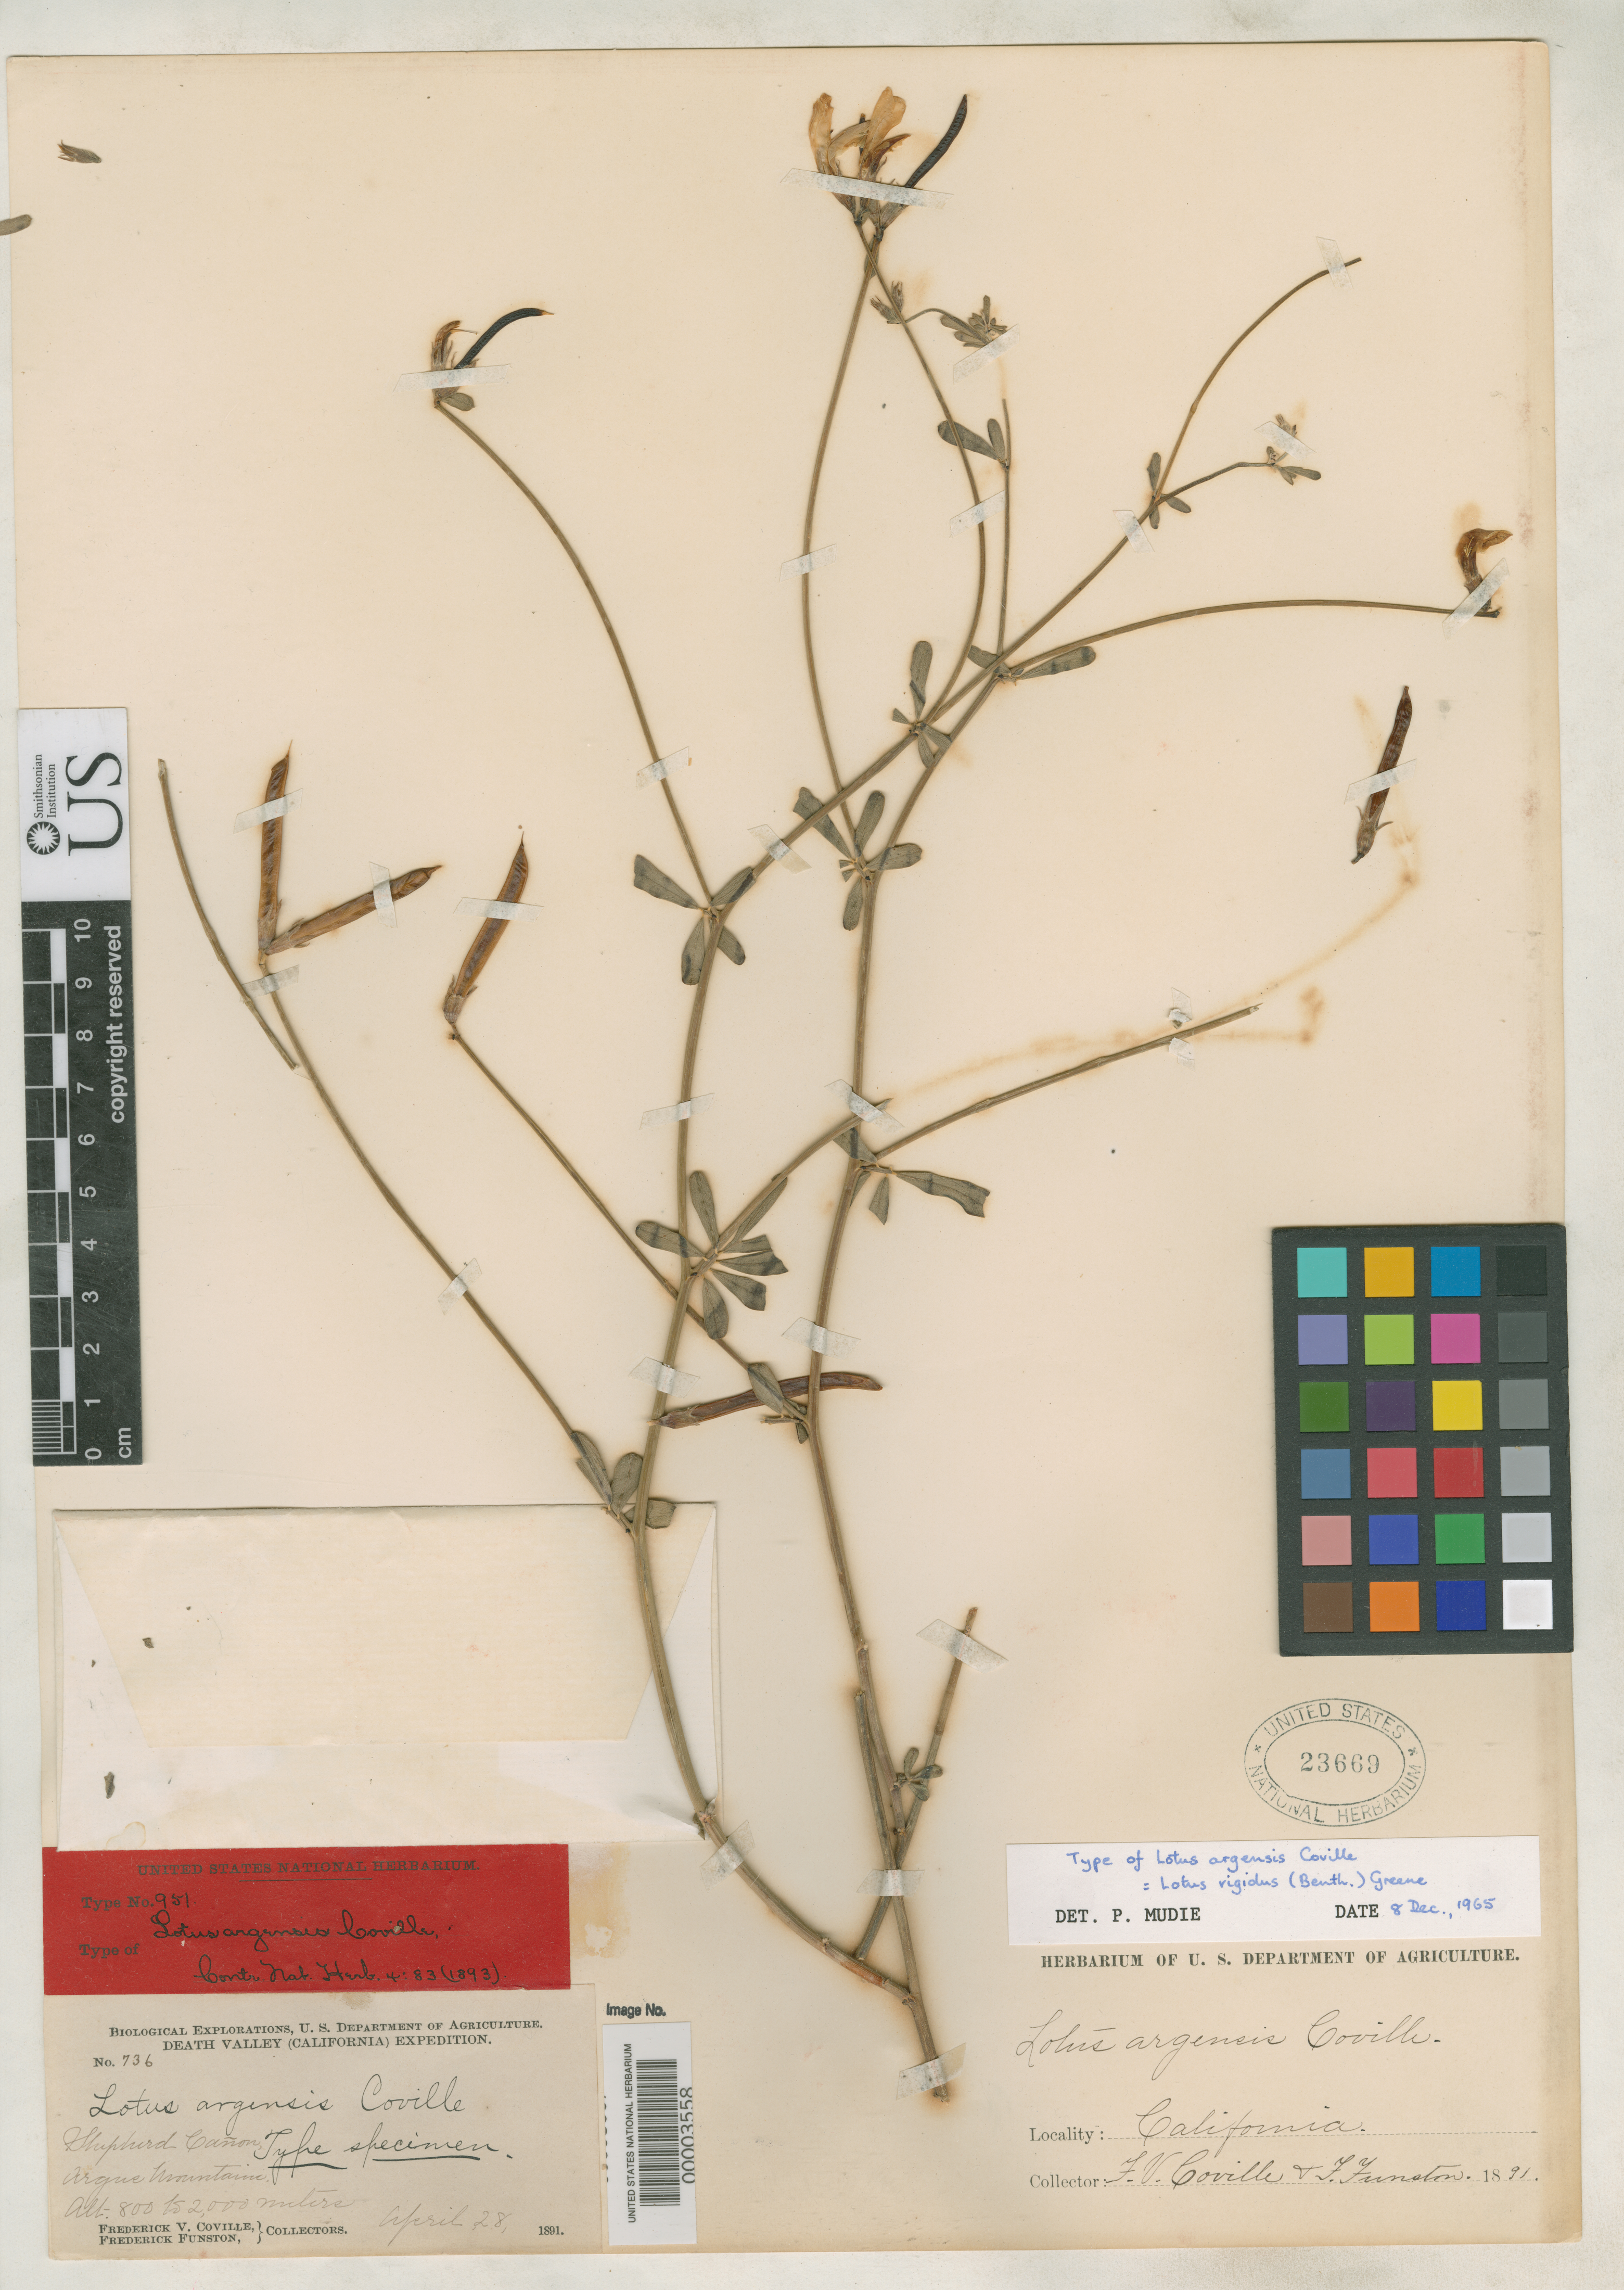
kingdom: Plantae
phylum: Tracheophyta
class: Magnoliopsida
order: Fabales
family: Fabaceae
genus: Lotus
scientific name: Lotus argensis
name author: Coville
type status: Holotype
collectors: F. V. Coville & F. Funston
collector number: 736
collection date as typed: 28 Apr 1891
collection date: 1891-04-28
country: United States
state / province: California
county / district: Inyo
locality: Shepherd Canyon, Argus Mountains.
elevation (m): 800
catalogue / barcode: US 23669